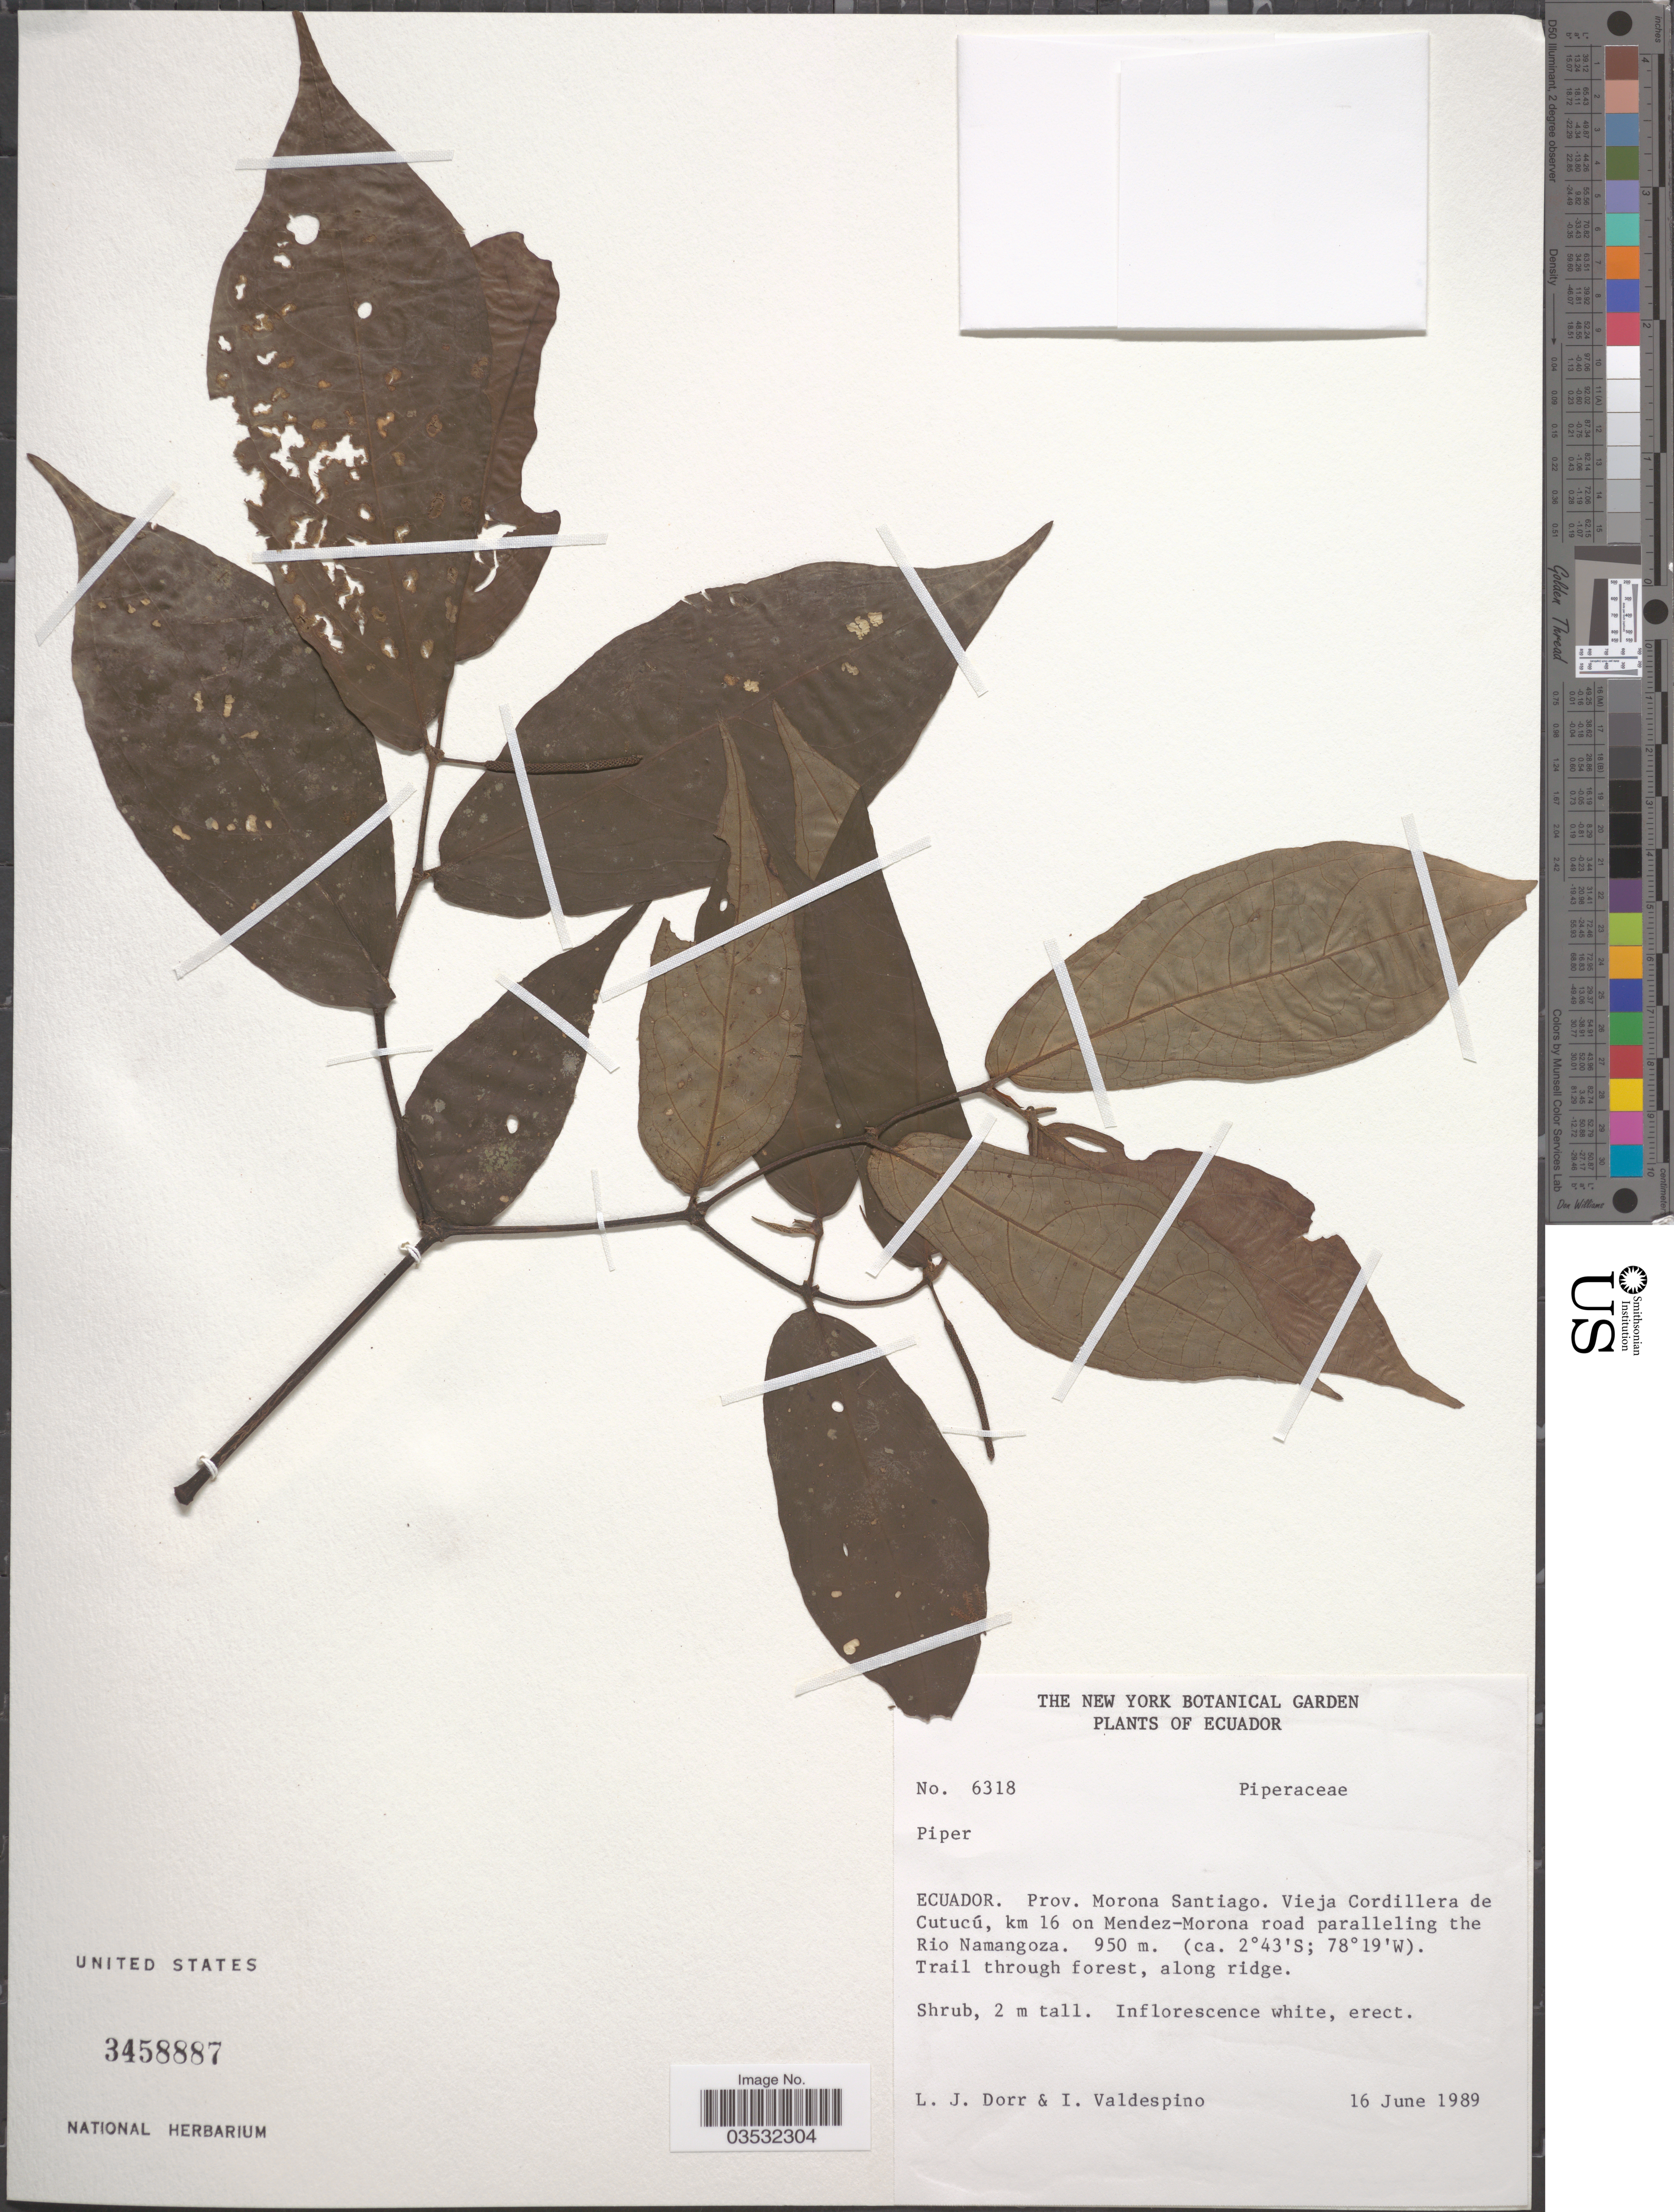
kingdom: Plantae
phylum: Tracheophyta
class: Magnoliopsida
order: Piperales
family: Piperaceae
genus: Piper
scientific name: Piper sp.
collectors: L. J. Dorr & I. Valdespino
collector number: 6318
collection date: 1989-06-16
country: Ecuador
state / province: Morona-Santiago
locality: Vieja Cordillera de Cutucú, km 16 on Mendez-Morona road paralleling the Rio Namangoza.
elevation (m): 950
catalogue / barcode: US 3458887